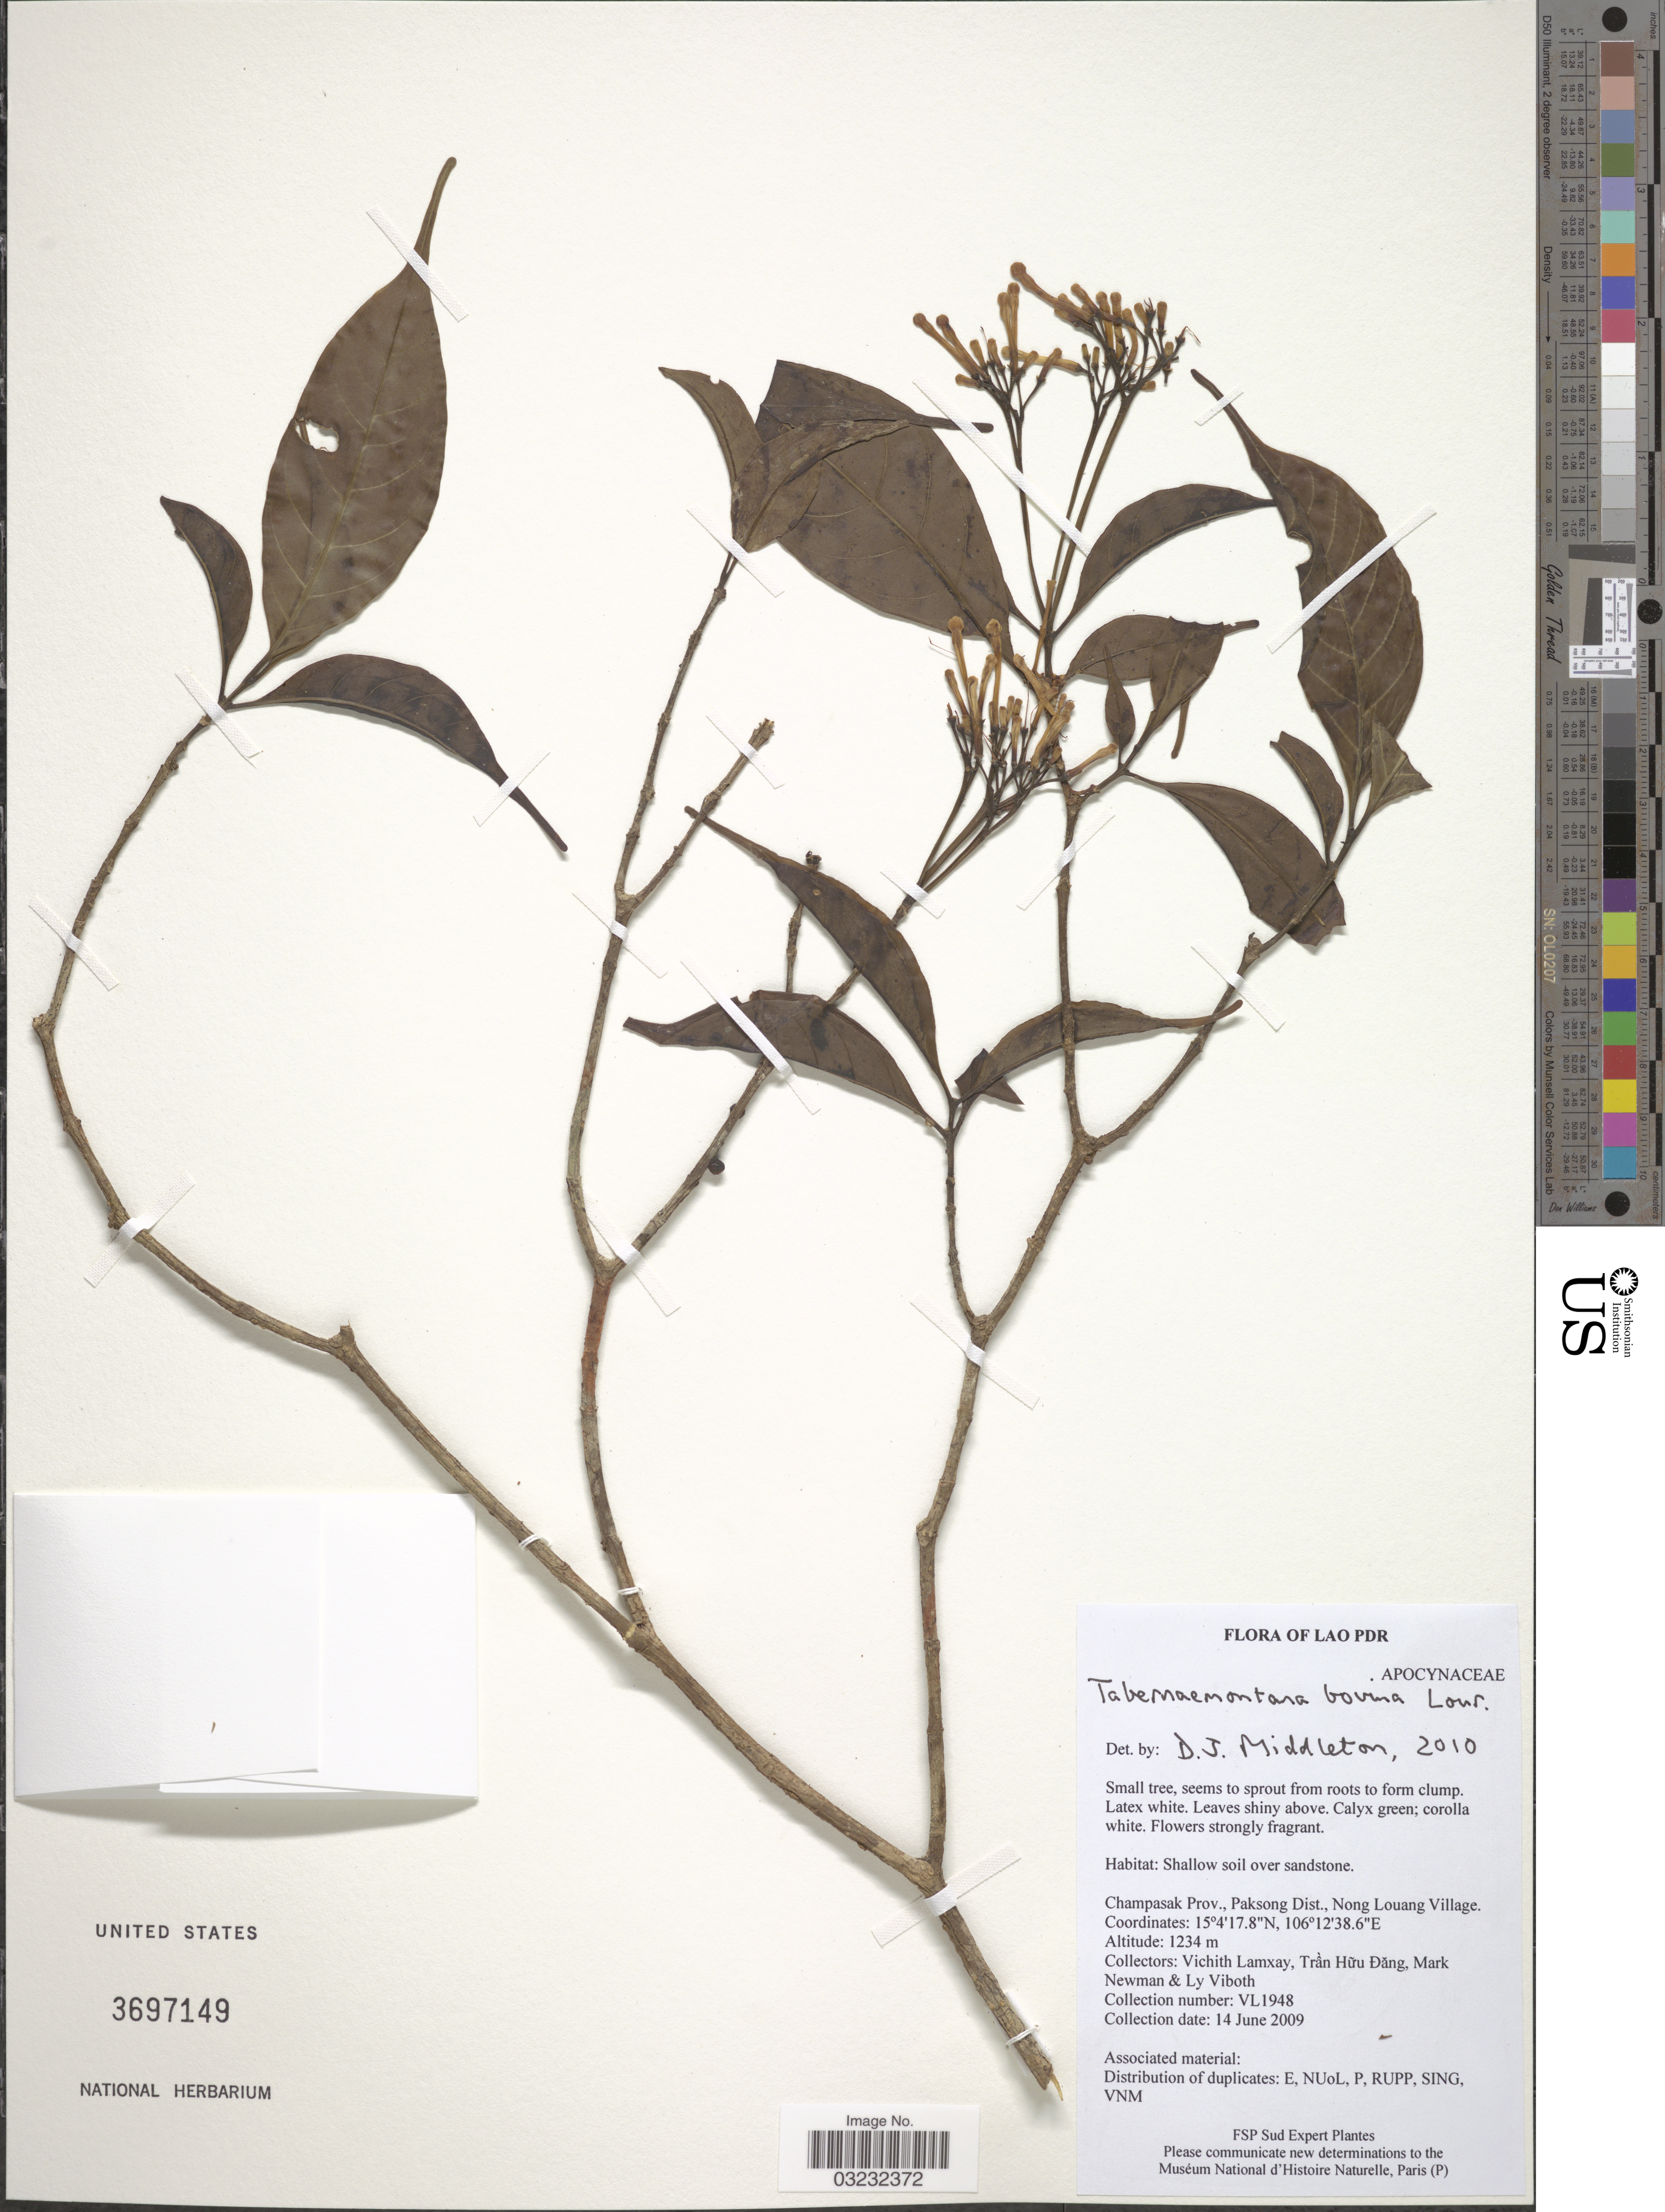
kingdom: Plantae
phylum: Tracheophyta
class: Magnoliopsida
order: Gentianales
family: Apocynaceae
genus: Tabernaemontana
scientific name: Tabernaemontana bovina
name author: Lour.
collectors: V. Lamxay, T. Dang, M. F. Newman & L. Viboth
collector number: VL1948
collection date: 2009-06-14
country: Laos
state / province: Champasak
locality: LAO PDR, Paksong Dist., Nong Louang Village.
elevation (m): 1234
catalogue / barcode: US 3697149